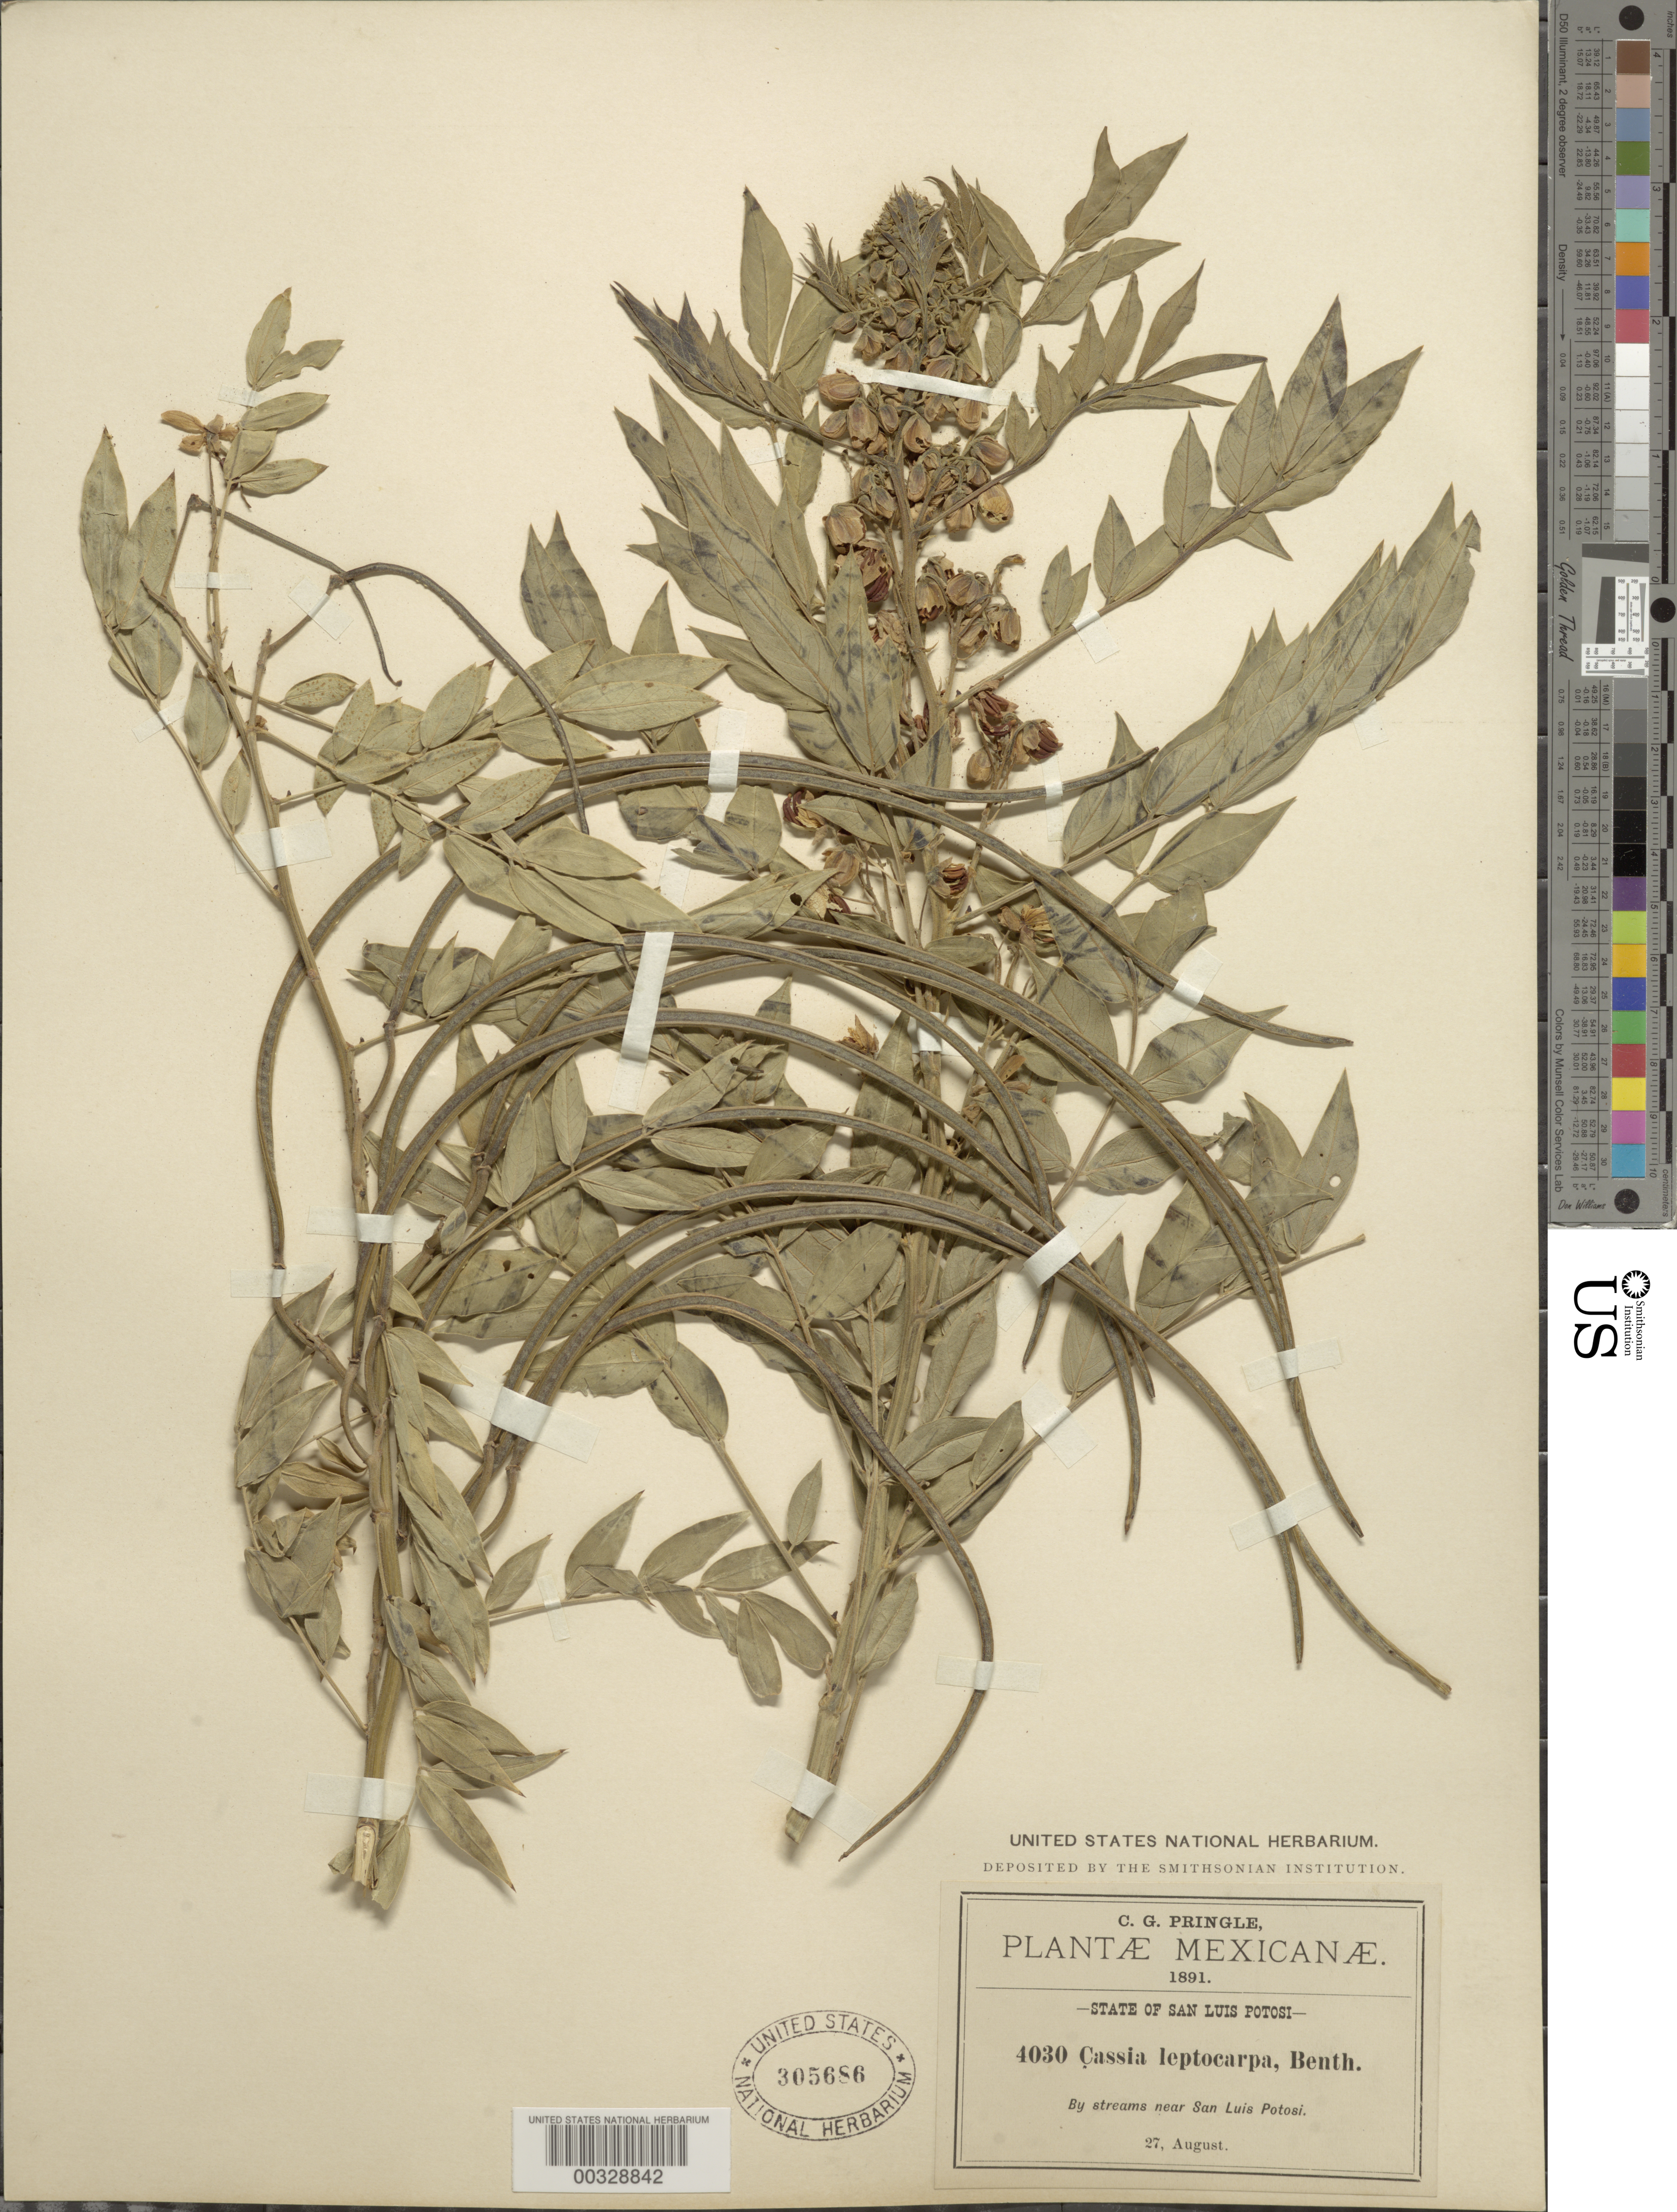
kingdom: Plantae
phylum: Tracheophyta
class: Magnoliopsida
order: Fabales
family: Fabaceae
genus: Senna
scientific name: Senna hirsuta var. leptocarpa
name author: (Benth.) H.S. Irwin & Barneby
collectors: C. G. Pringle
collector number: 4030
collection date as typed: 27 Aug 1891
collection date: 1891-08-27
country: Mexico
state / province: San Luis Potosí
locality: Near San Luis Potosi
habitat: By streams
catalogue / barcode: US 305686